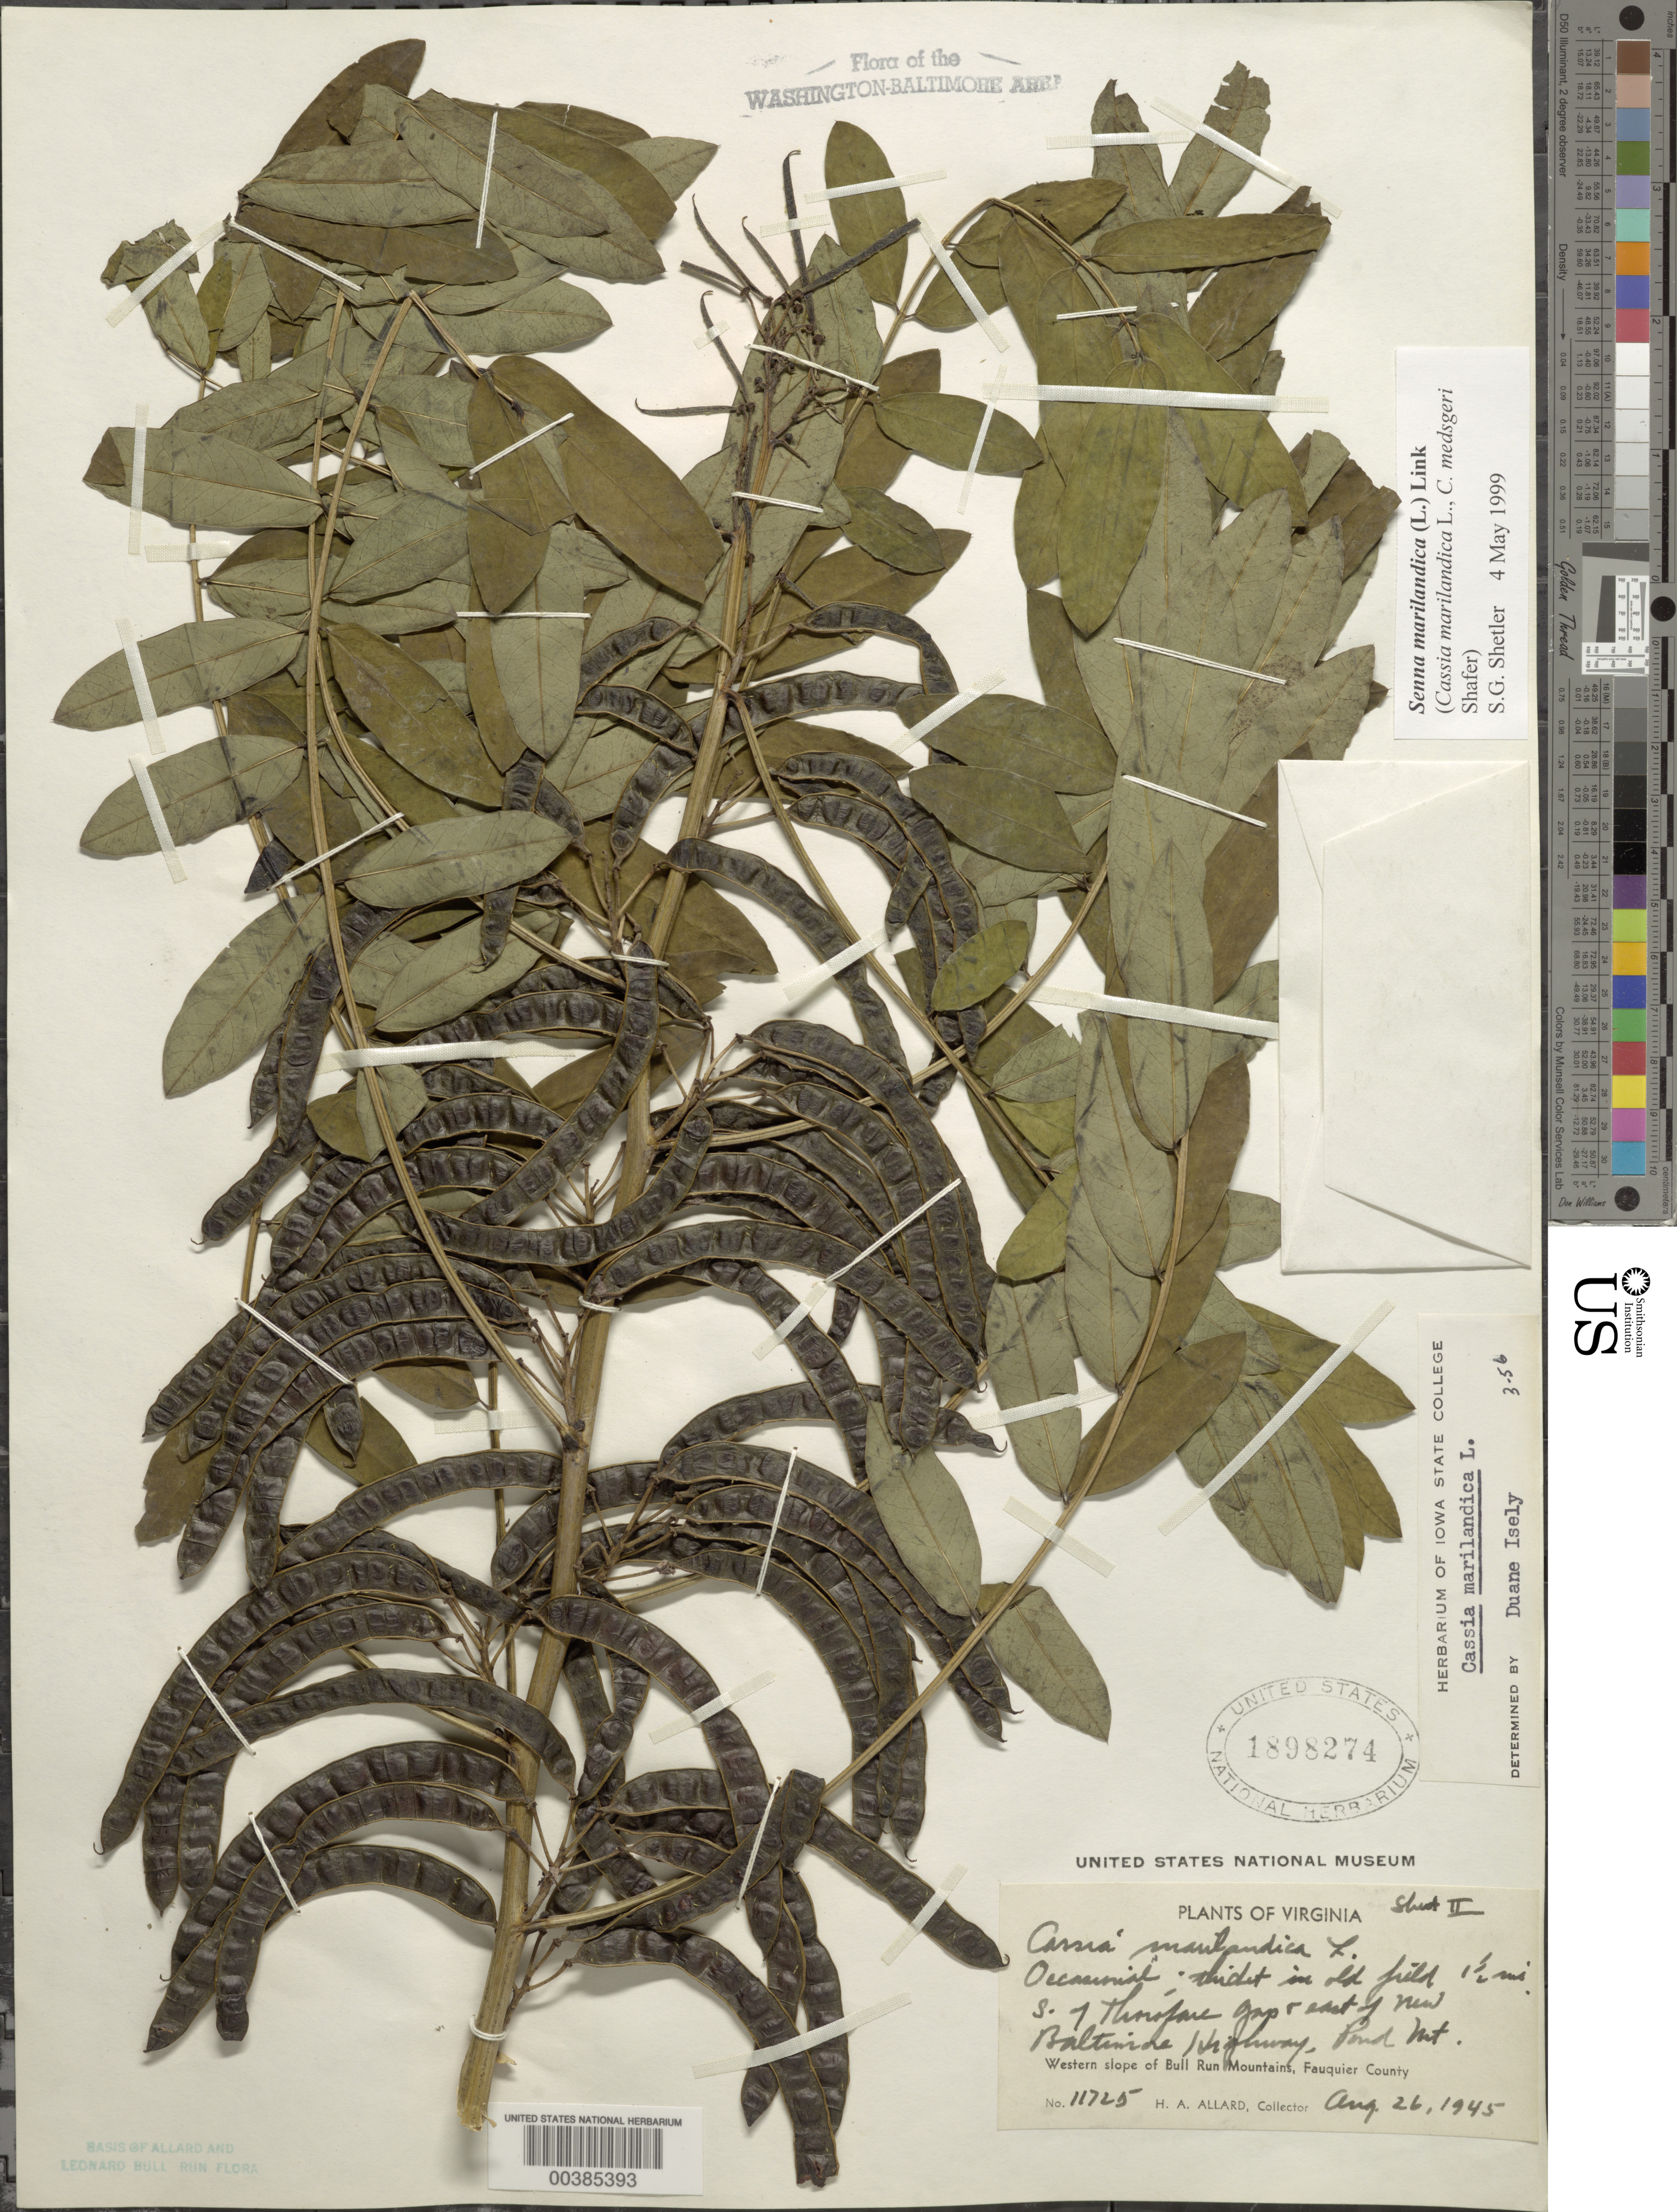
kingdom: Plantae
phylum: Tracheophyta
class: Magnoliopsida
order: Fabales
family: Fabaceae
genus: Senna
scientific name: Senna marilandica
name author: (L.) Link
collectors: H. A. Allard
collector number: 11725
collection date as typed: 26 Aug 1945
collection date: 1945-08-26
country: United States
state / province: Virginia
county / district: Fauquier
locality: South of Thorofare Gap and east of New Baltimore Highway, Pond Mt. Bull Run Mts.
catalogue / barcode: US 1898274